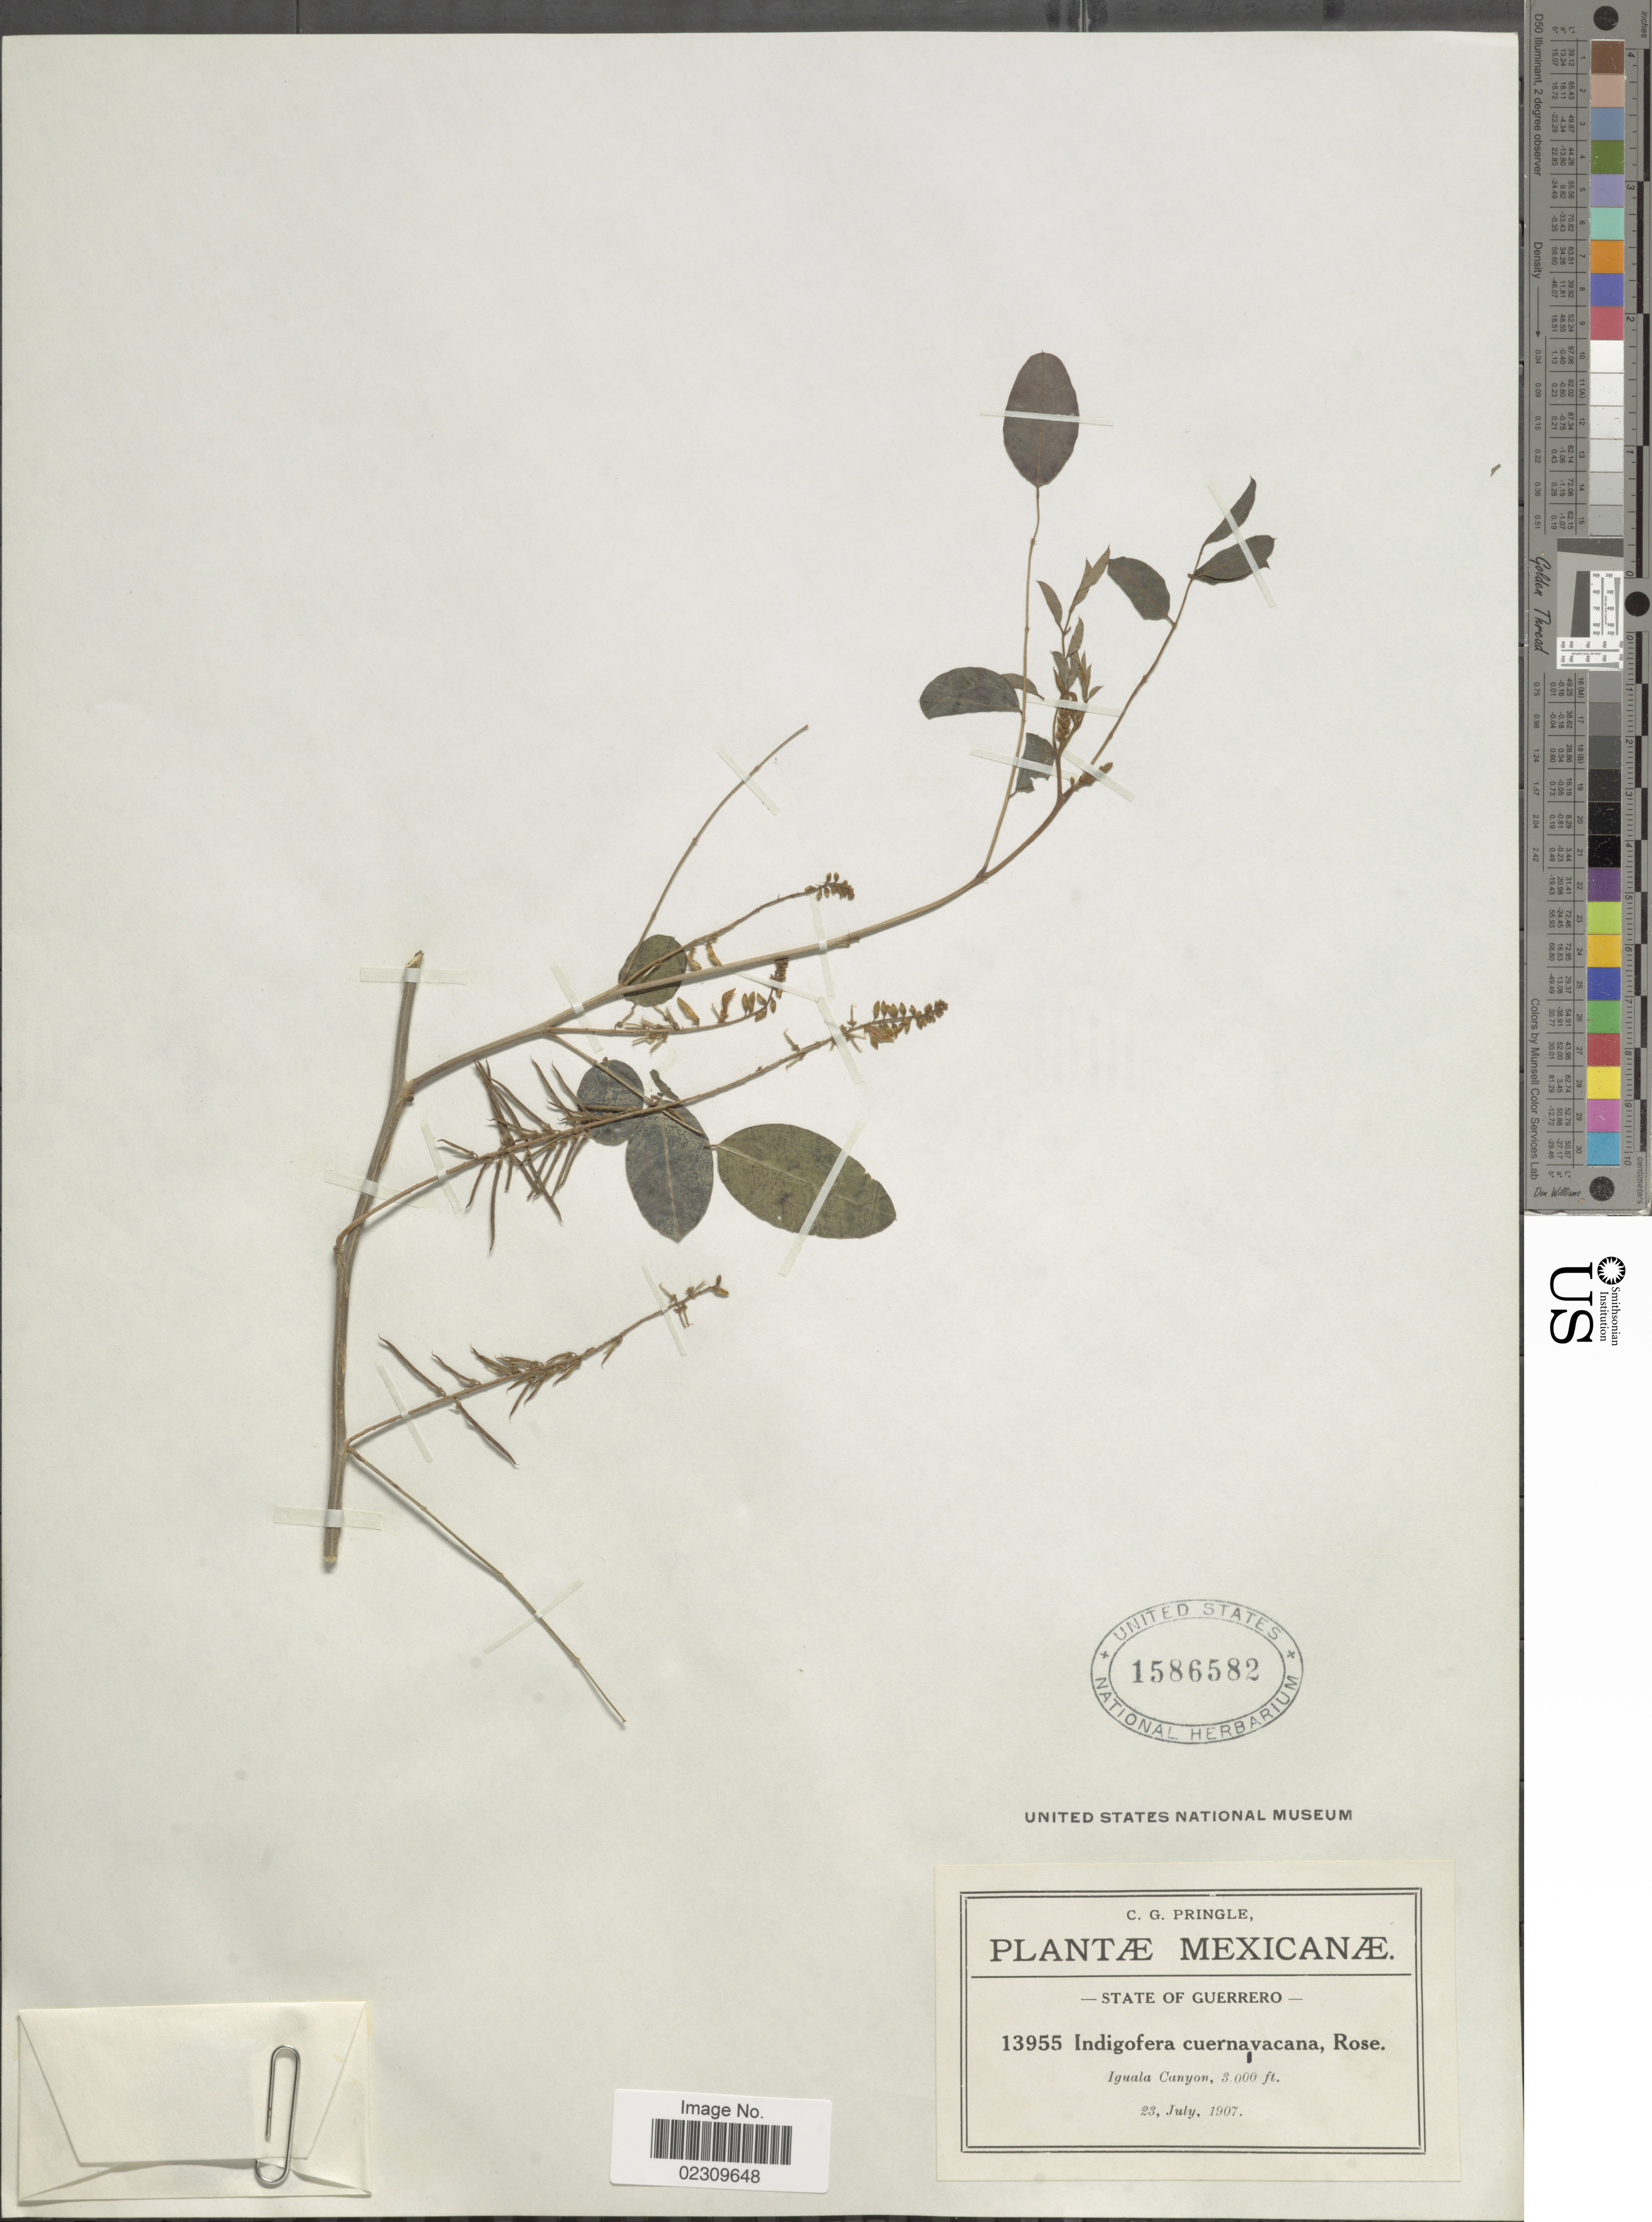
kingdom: Plantae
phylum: Tracheophyta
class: Magnoliopsida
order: Fabales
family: Fabaceae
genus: Indigofera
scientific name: Indigofera cuernavacana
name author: Rose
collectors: C. G. Pringle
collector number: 13955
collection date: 1907-07-23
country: Mexico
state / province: Guerrero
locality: State of Guerrero. Iguala Canyon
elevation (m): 914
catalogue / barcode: US 1586582